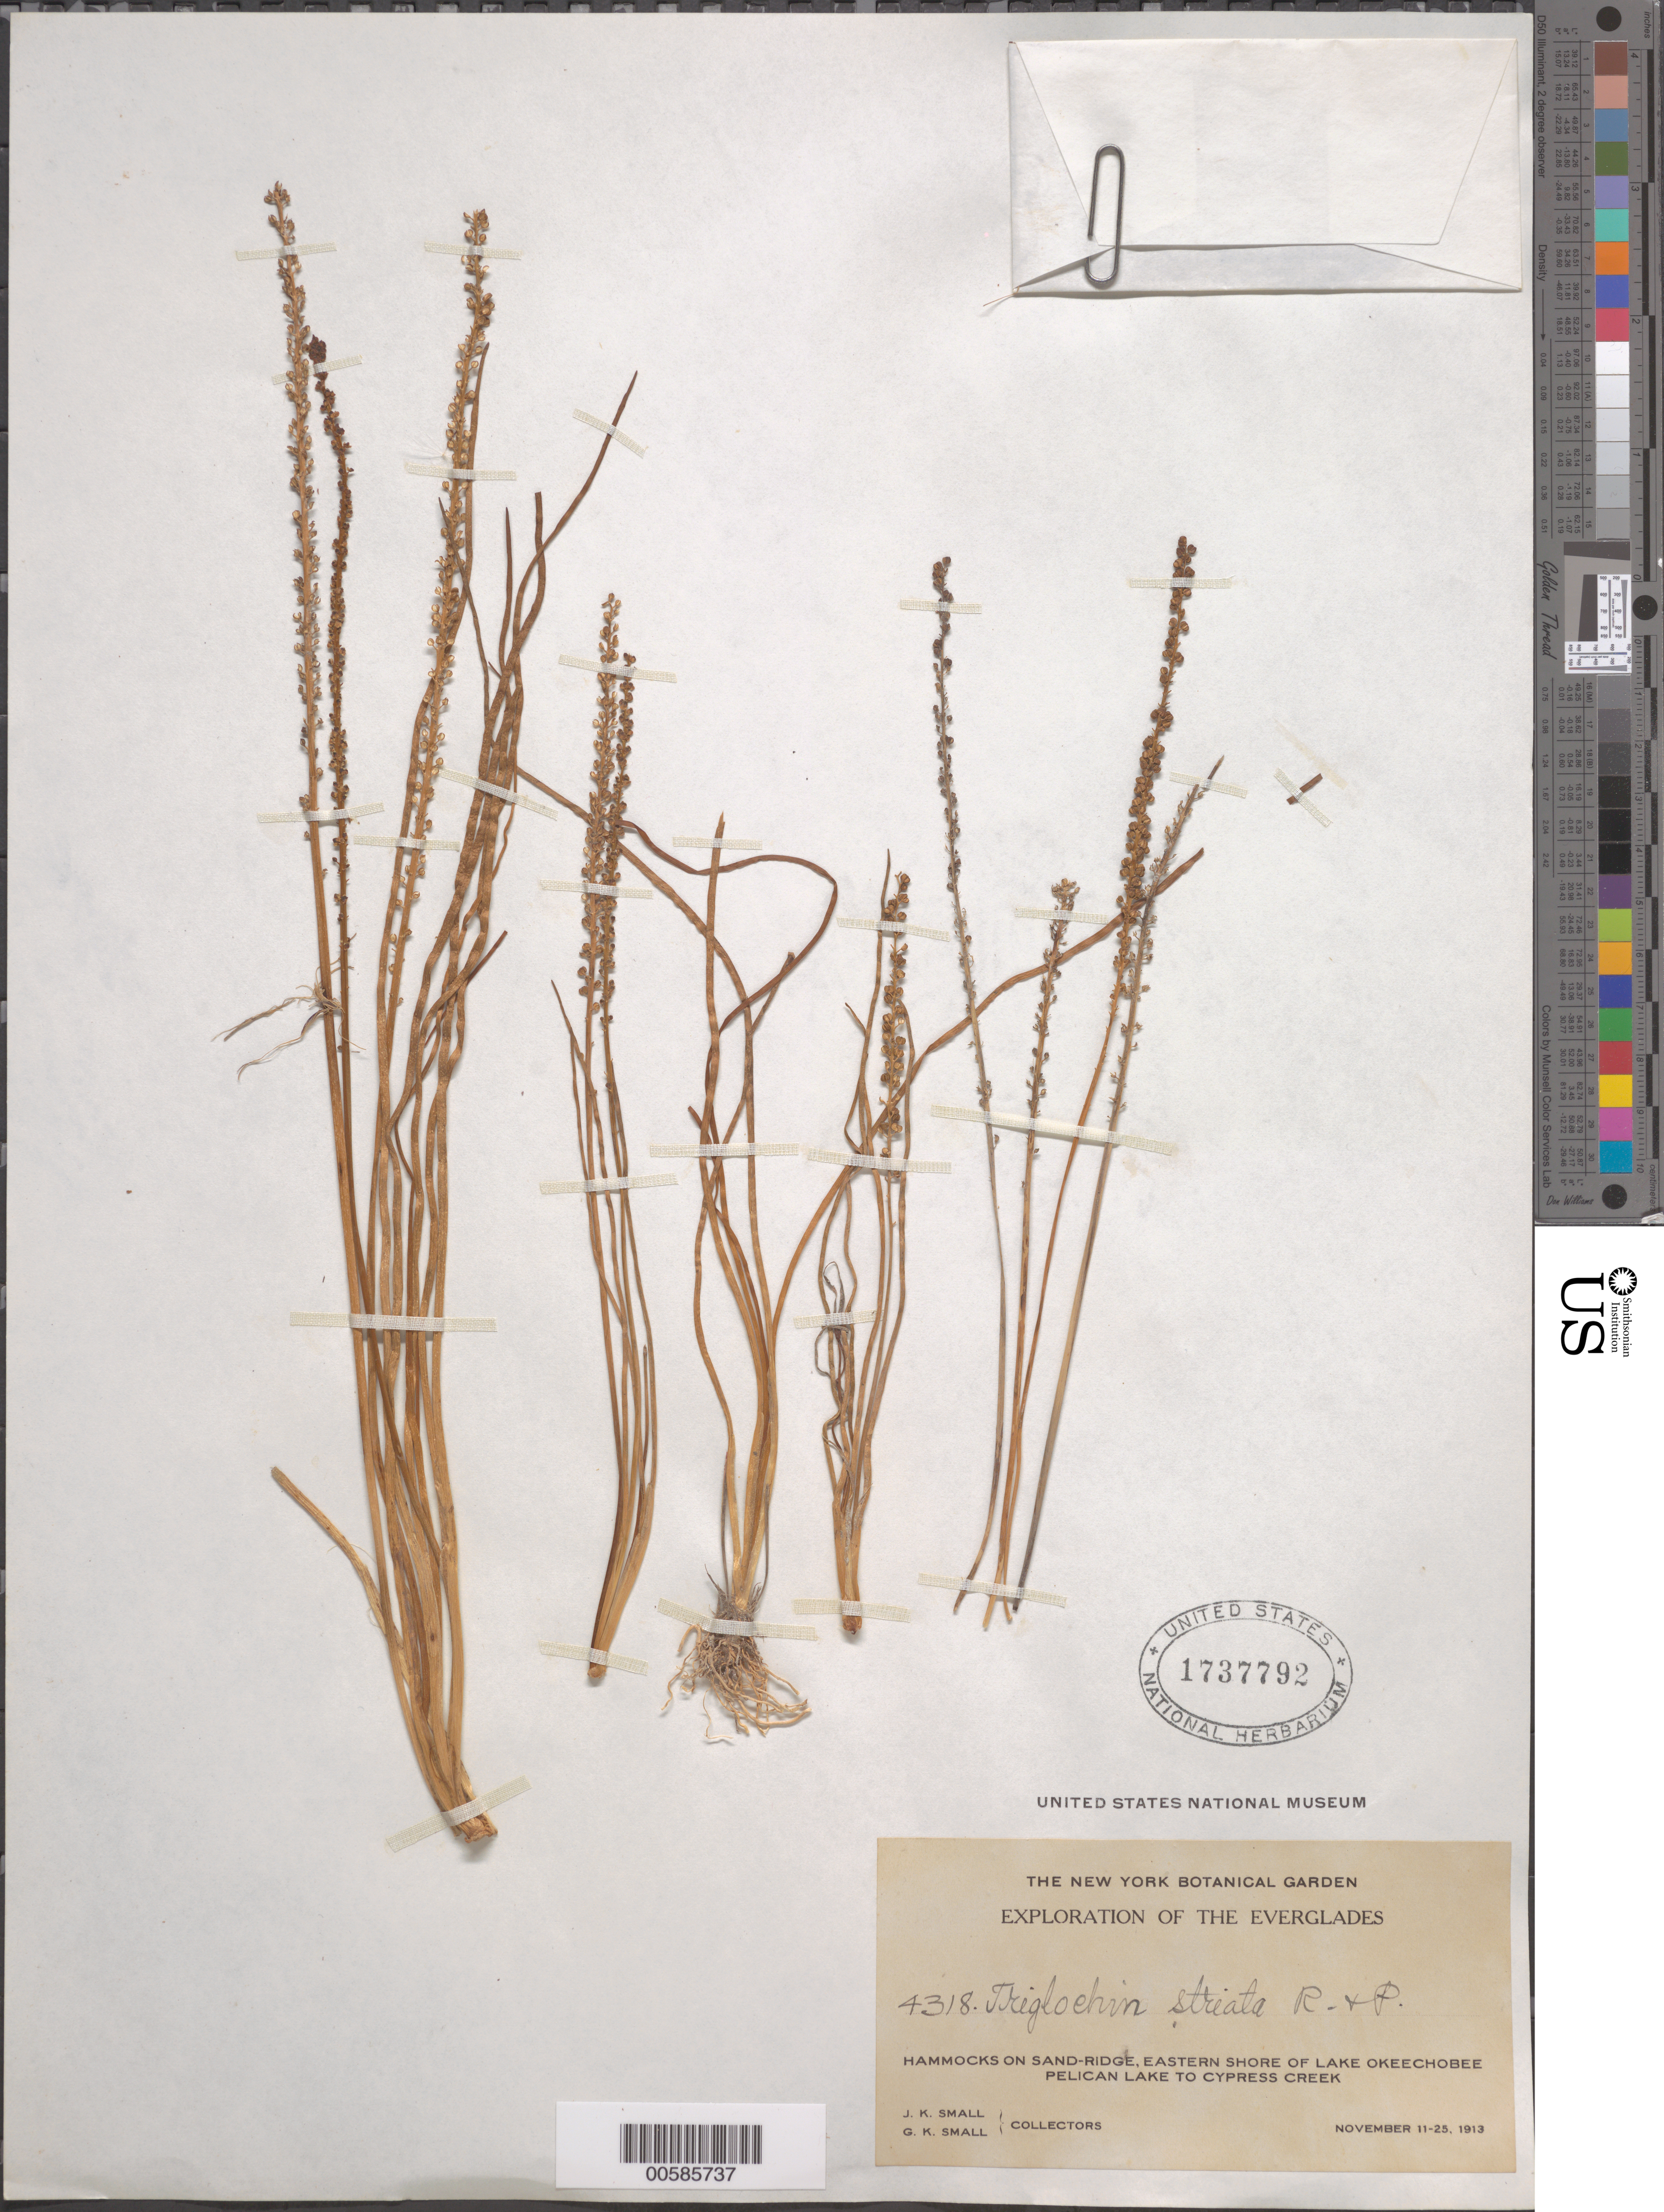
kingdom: Plantae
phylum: Tracheophyta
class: Liliopsida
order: Alismatales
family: Juncaginaceae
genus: Triglochin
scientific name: Triglochin palustris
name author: L.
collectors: J. K. Small & G. K. Small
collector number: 4318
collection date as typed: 11 Nov 1913 to 25 Nov 1913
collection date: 1913-11-11/1913-11-25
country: United States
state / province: Florida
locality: Lake Okeechobee, Pelican Lake to Cypress Creek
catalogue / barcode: US 1737792